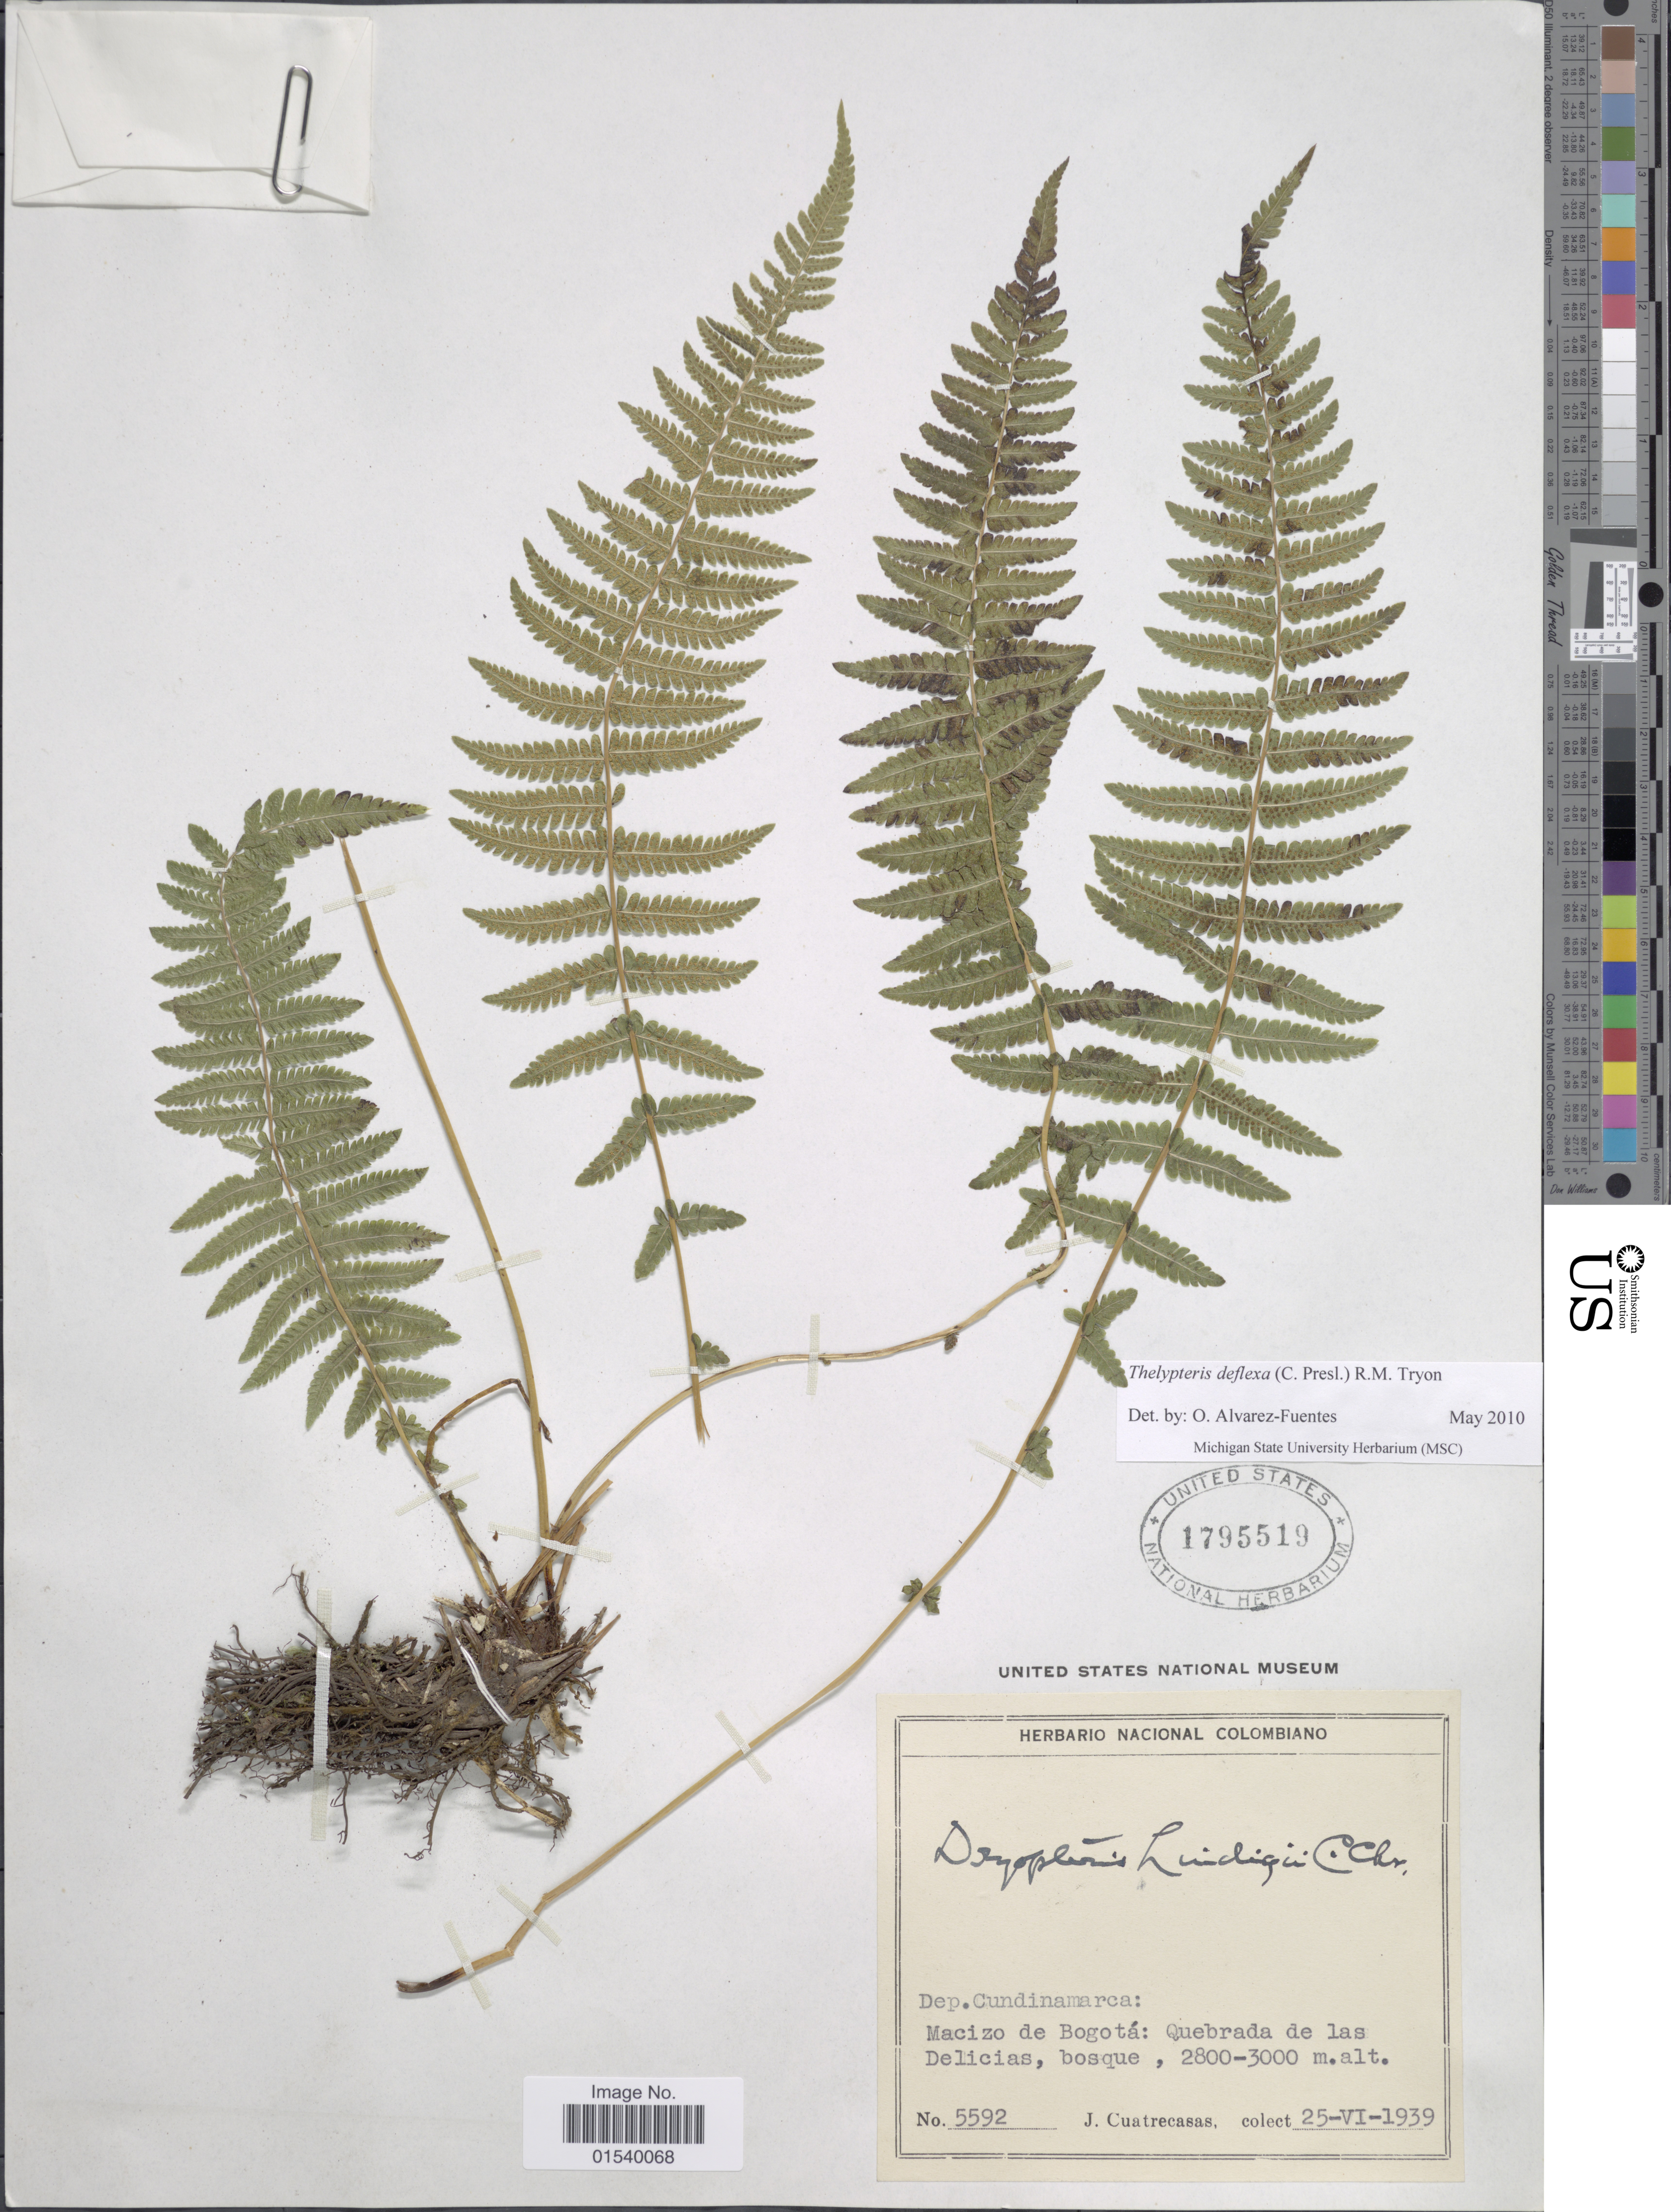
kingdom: Plantae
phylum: Tracheophyta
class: Polypodiopsida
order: Polypodiales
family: Thelypteridaceae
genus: Amauropelta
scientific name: Amauropelta deflexa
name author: (C. Presl) Á. Löve & D. Löve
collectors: J. Cuatrecasas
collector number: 5592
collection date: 1939-06-25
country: Colombia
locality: Dep. Cundinamarca: Macizo de Bogotá: Quebrada de las Delicias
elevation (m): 2800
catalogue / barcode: US 1795519